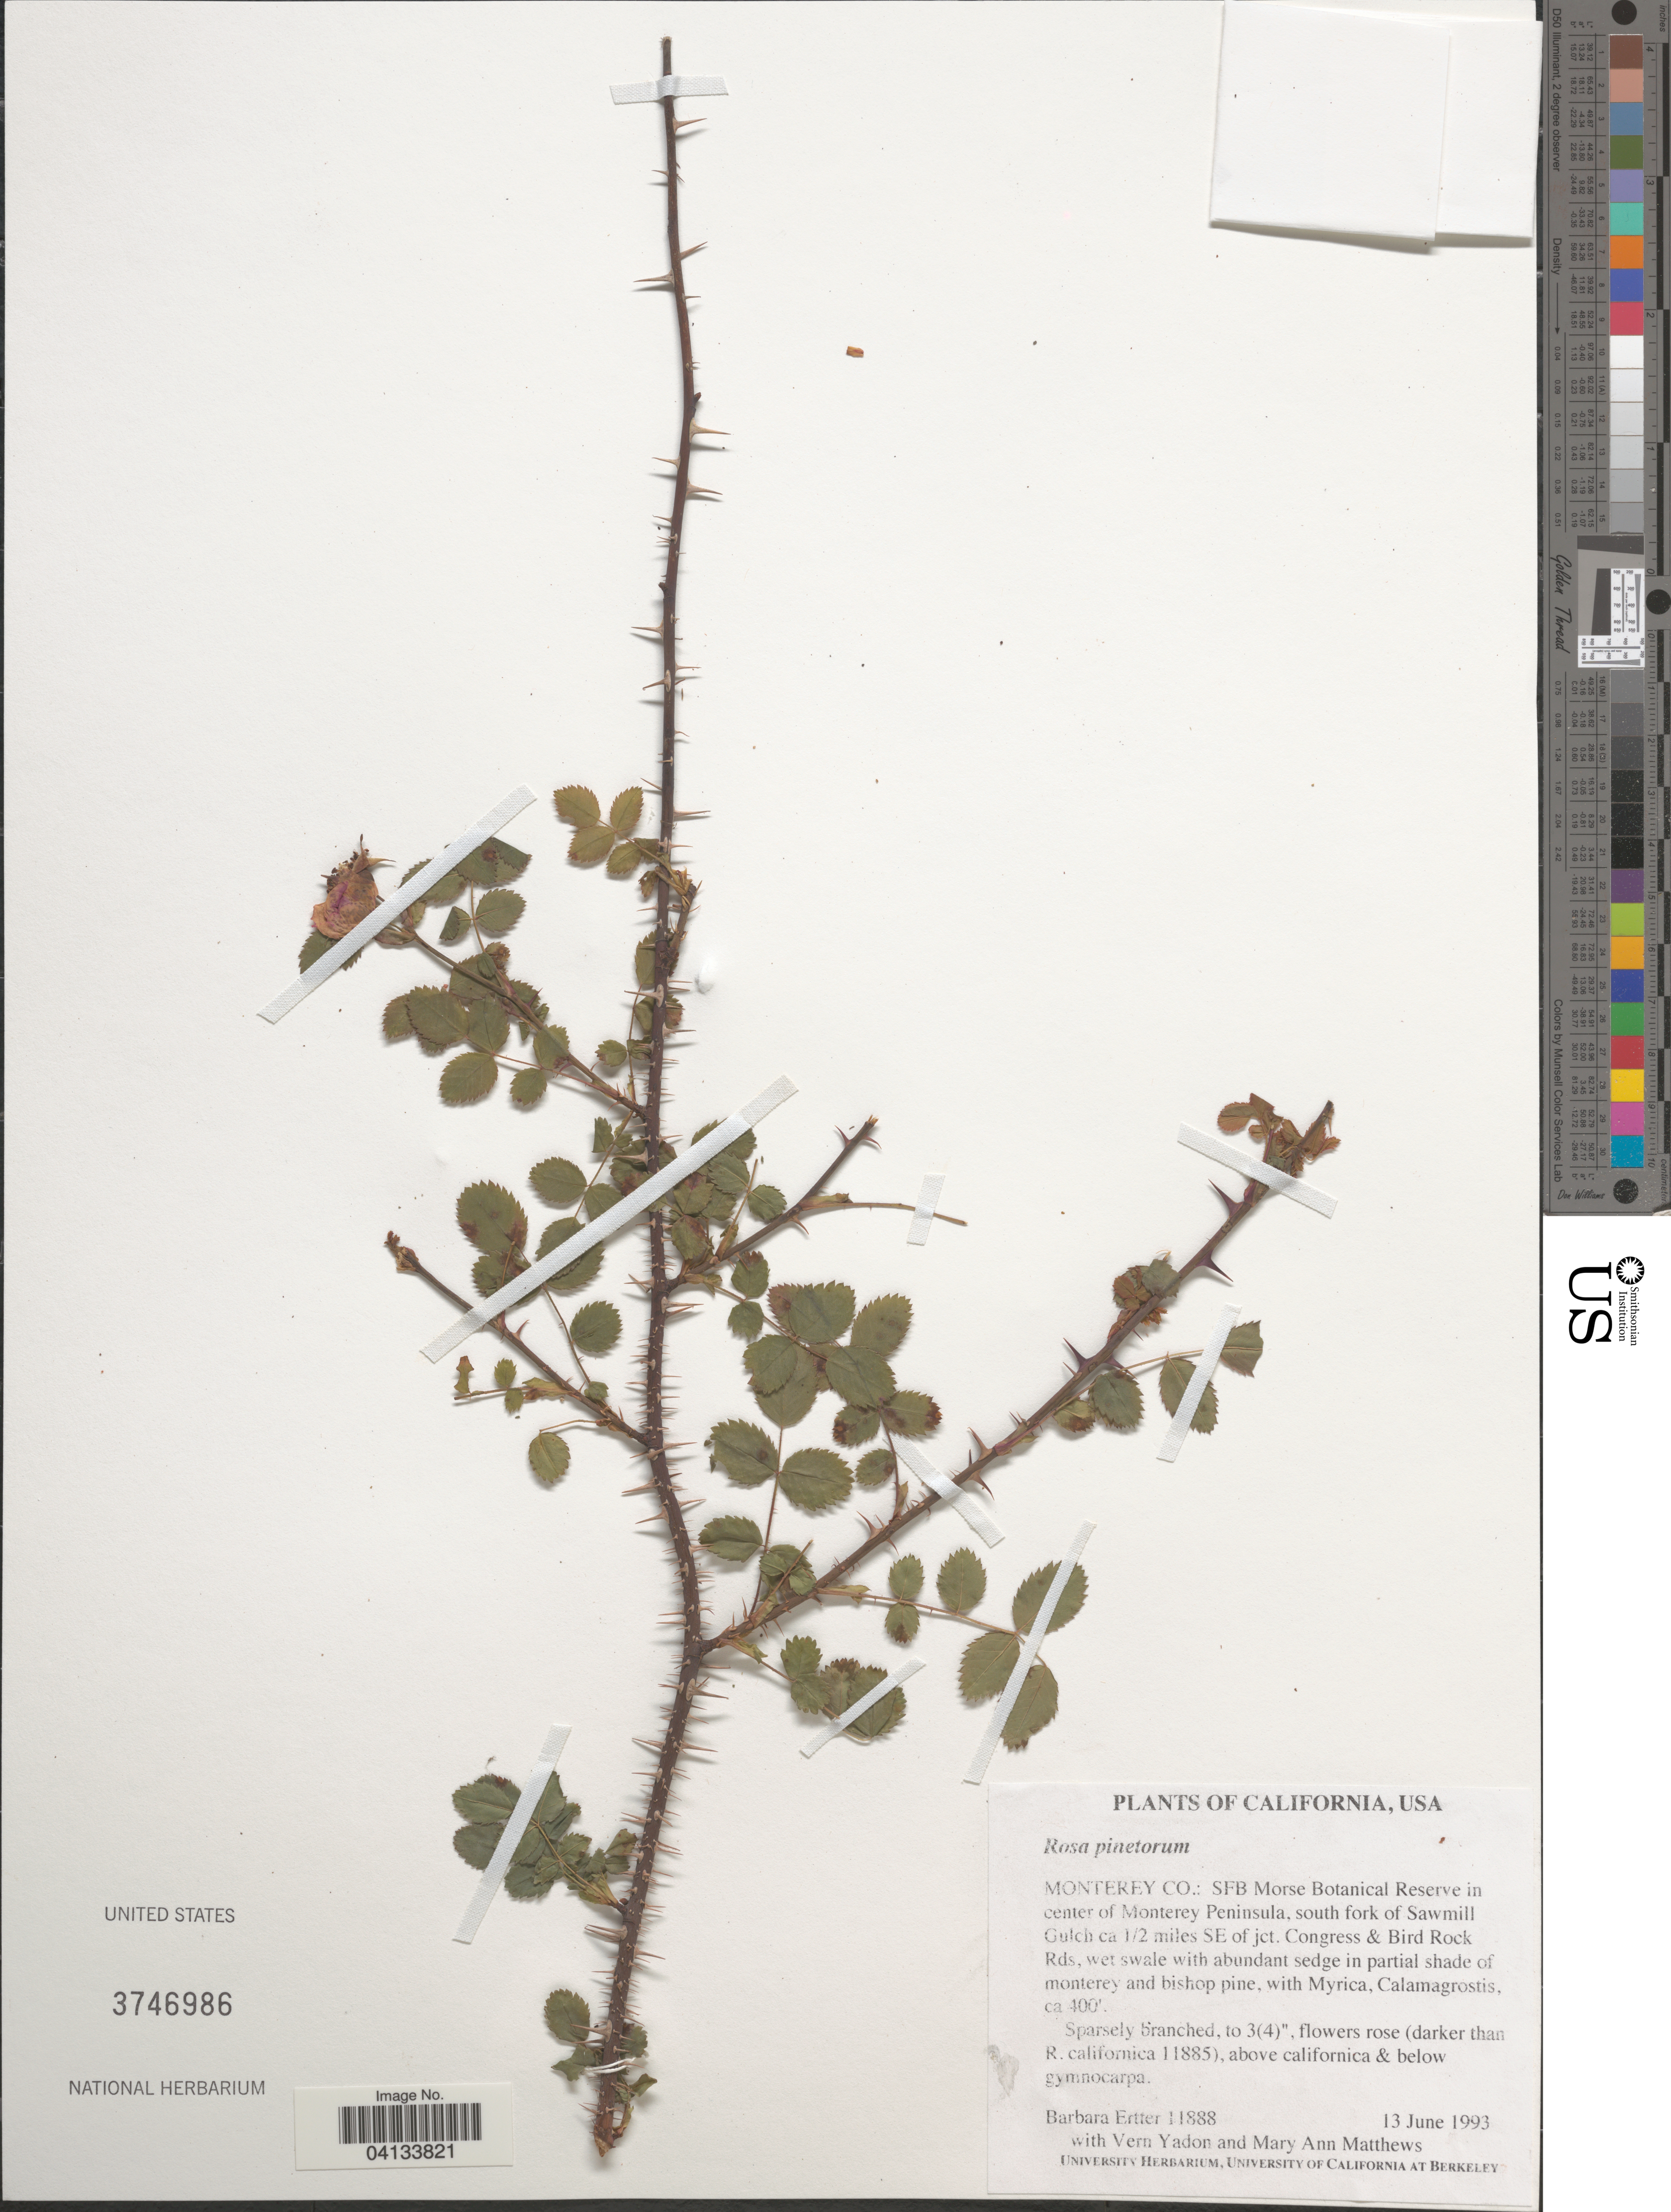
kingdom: Plantae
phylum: Tracheophyta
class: Magnoliopsida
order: Rosales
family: Rosaceae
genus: Rosa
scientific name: Rosa pinetorum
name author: A. Heller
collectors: B. Ertter, V. Yadon & M. Matthews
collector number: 11888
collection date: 1993-06-13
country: United States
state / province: California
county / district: Monterey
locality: Monterey Co.: SFB Morse Botanical Reserve in center of Monterey Peninsula, south fork of Sawmill Gulch ca 1/2 miles SE of jct. Congress & Bird Rock Rds.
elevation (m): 122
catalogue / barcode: US 3746986